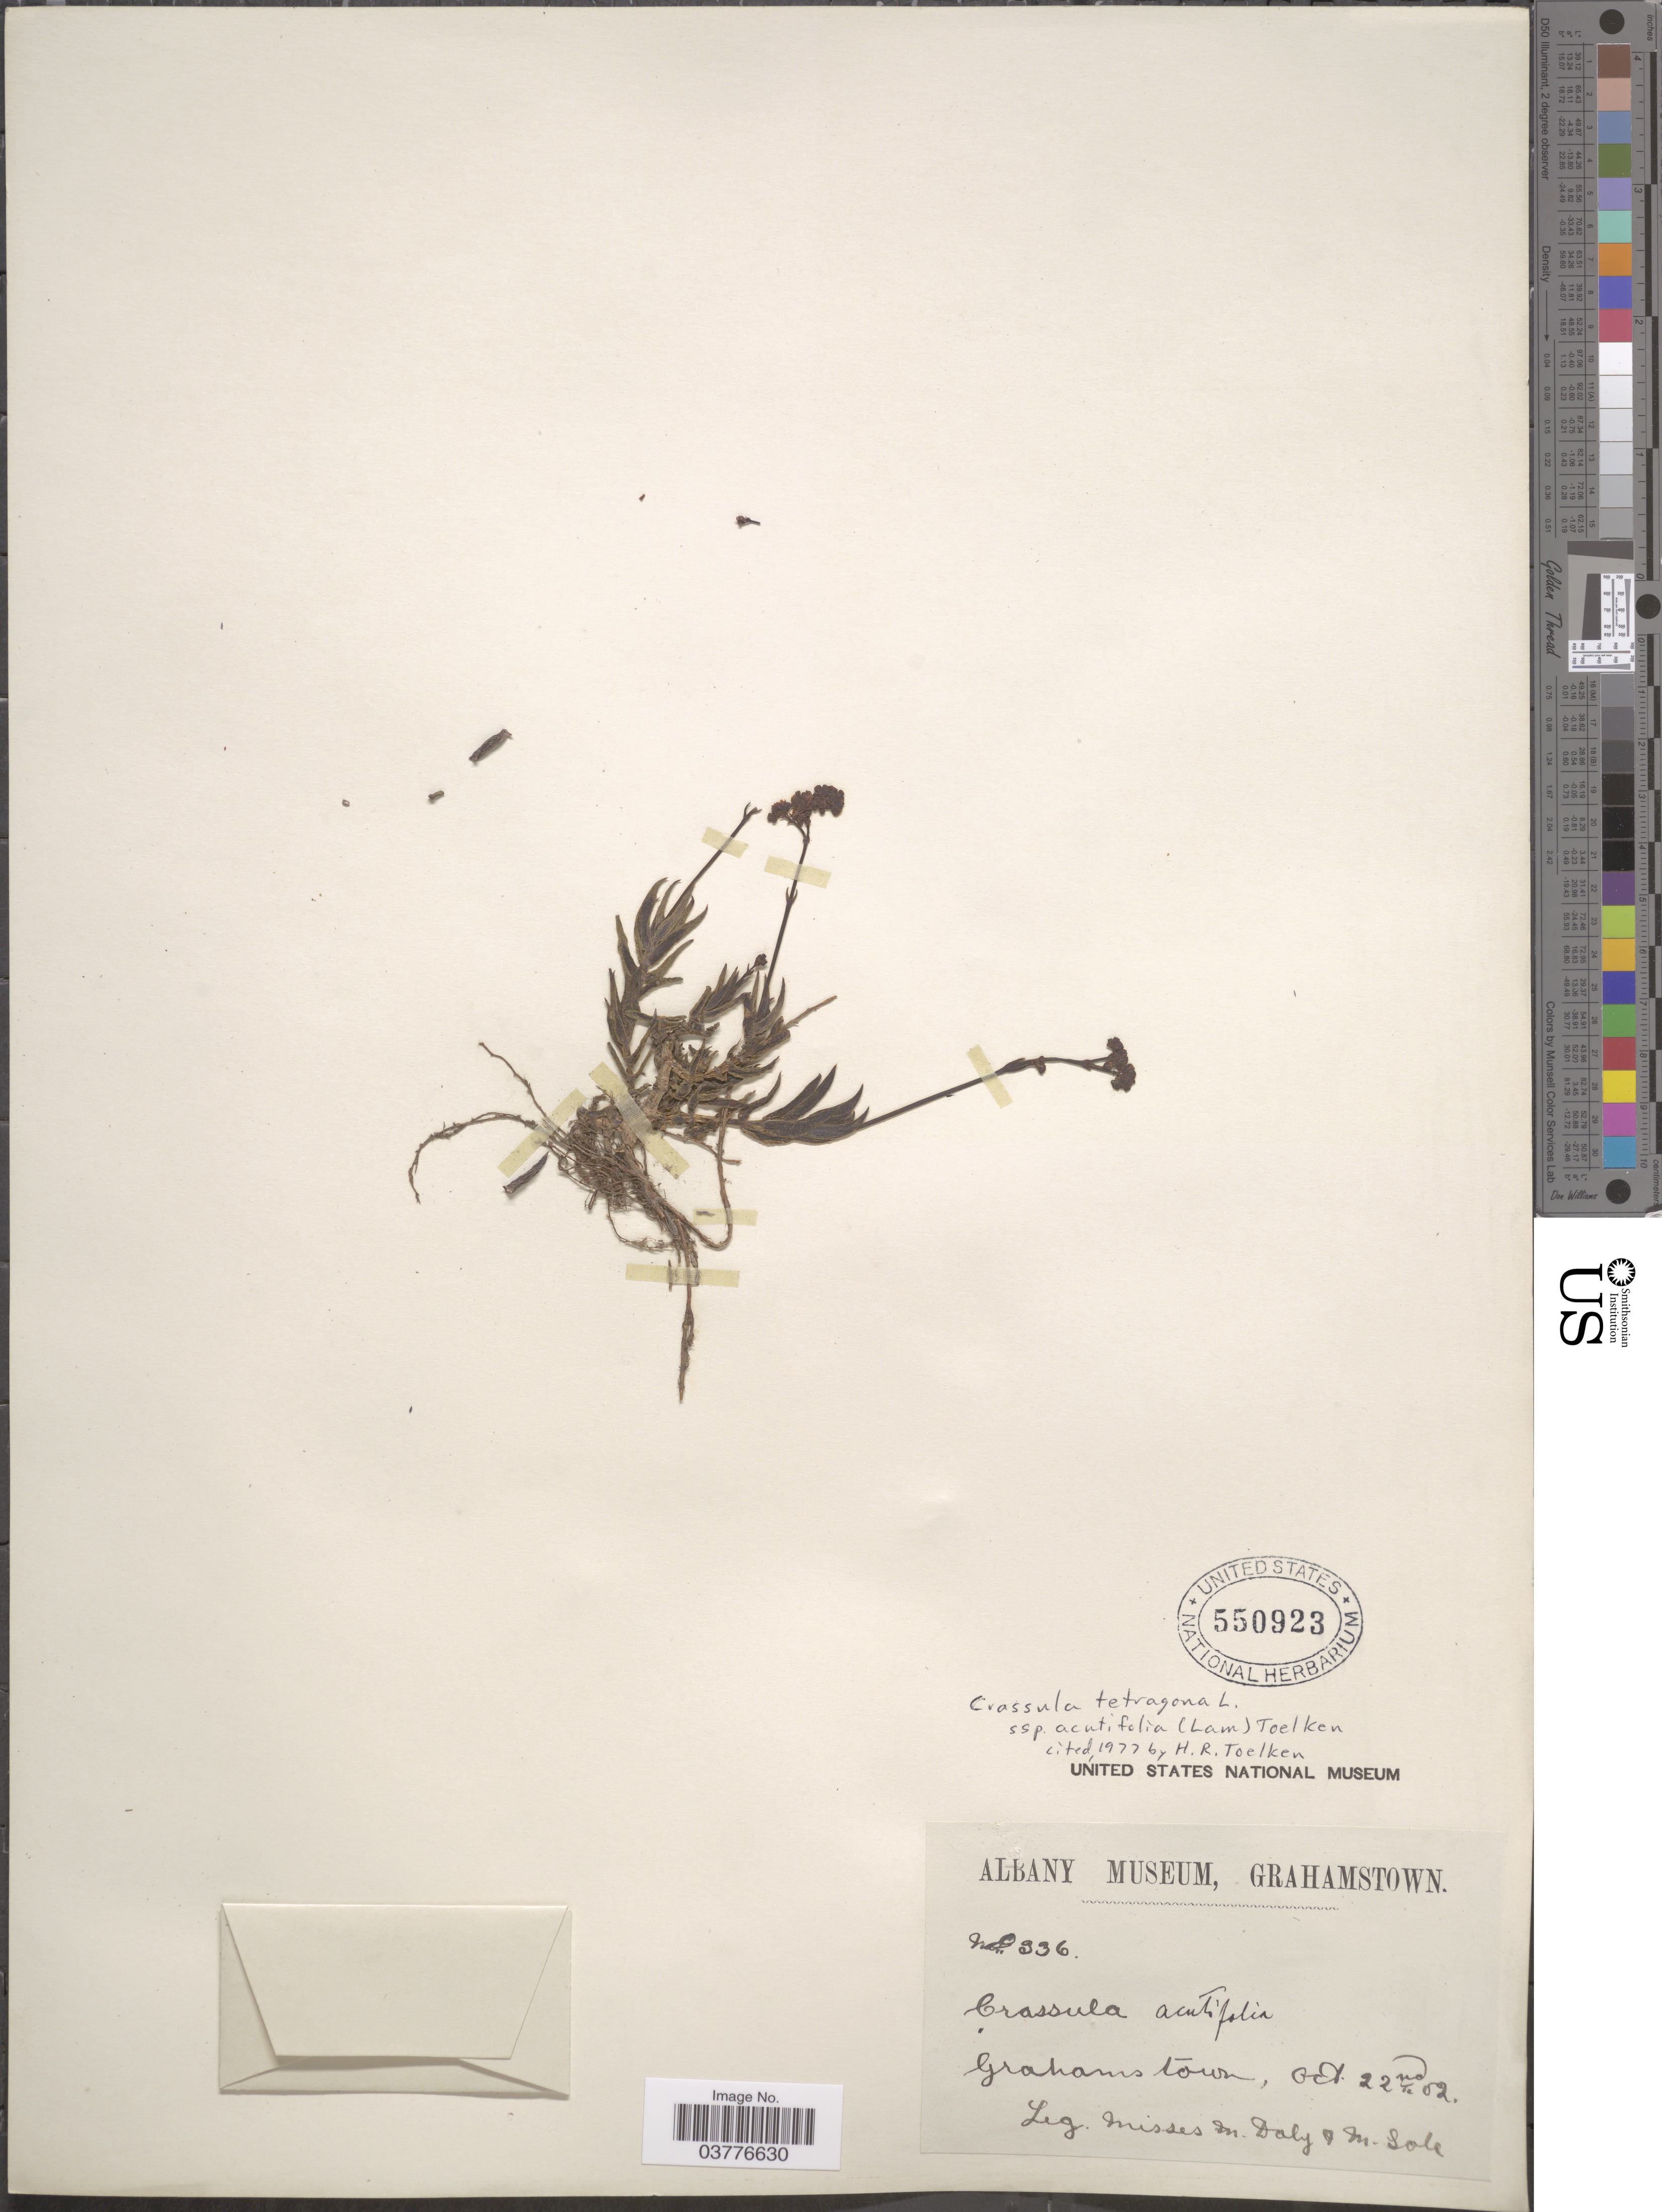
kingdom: Plantae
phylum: Tracheophyta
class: Magnoliopsida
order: Saxifragales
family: Crassulaceae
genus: Crassula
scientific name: Crassula tetragona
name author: L.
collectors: M. Daly & M. Sole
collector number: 336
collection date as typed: Transcribed d/m/y: 22/10/2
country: South Africa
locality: Grahamstown.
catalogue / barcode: US 550923